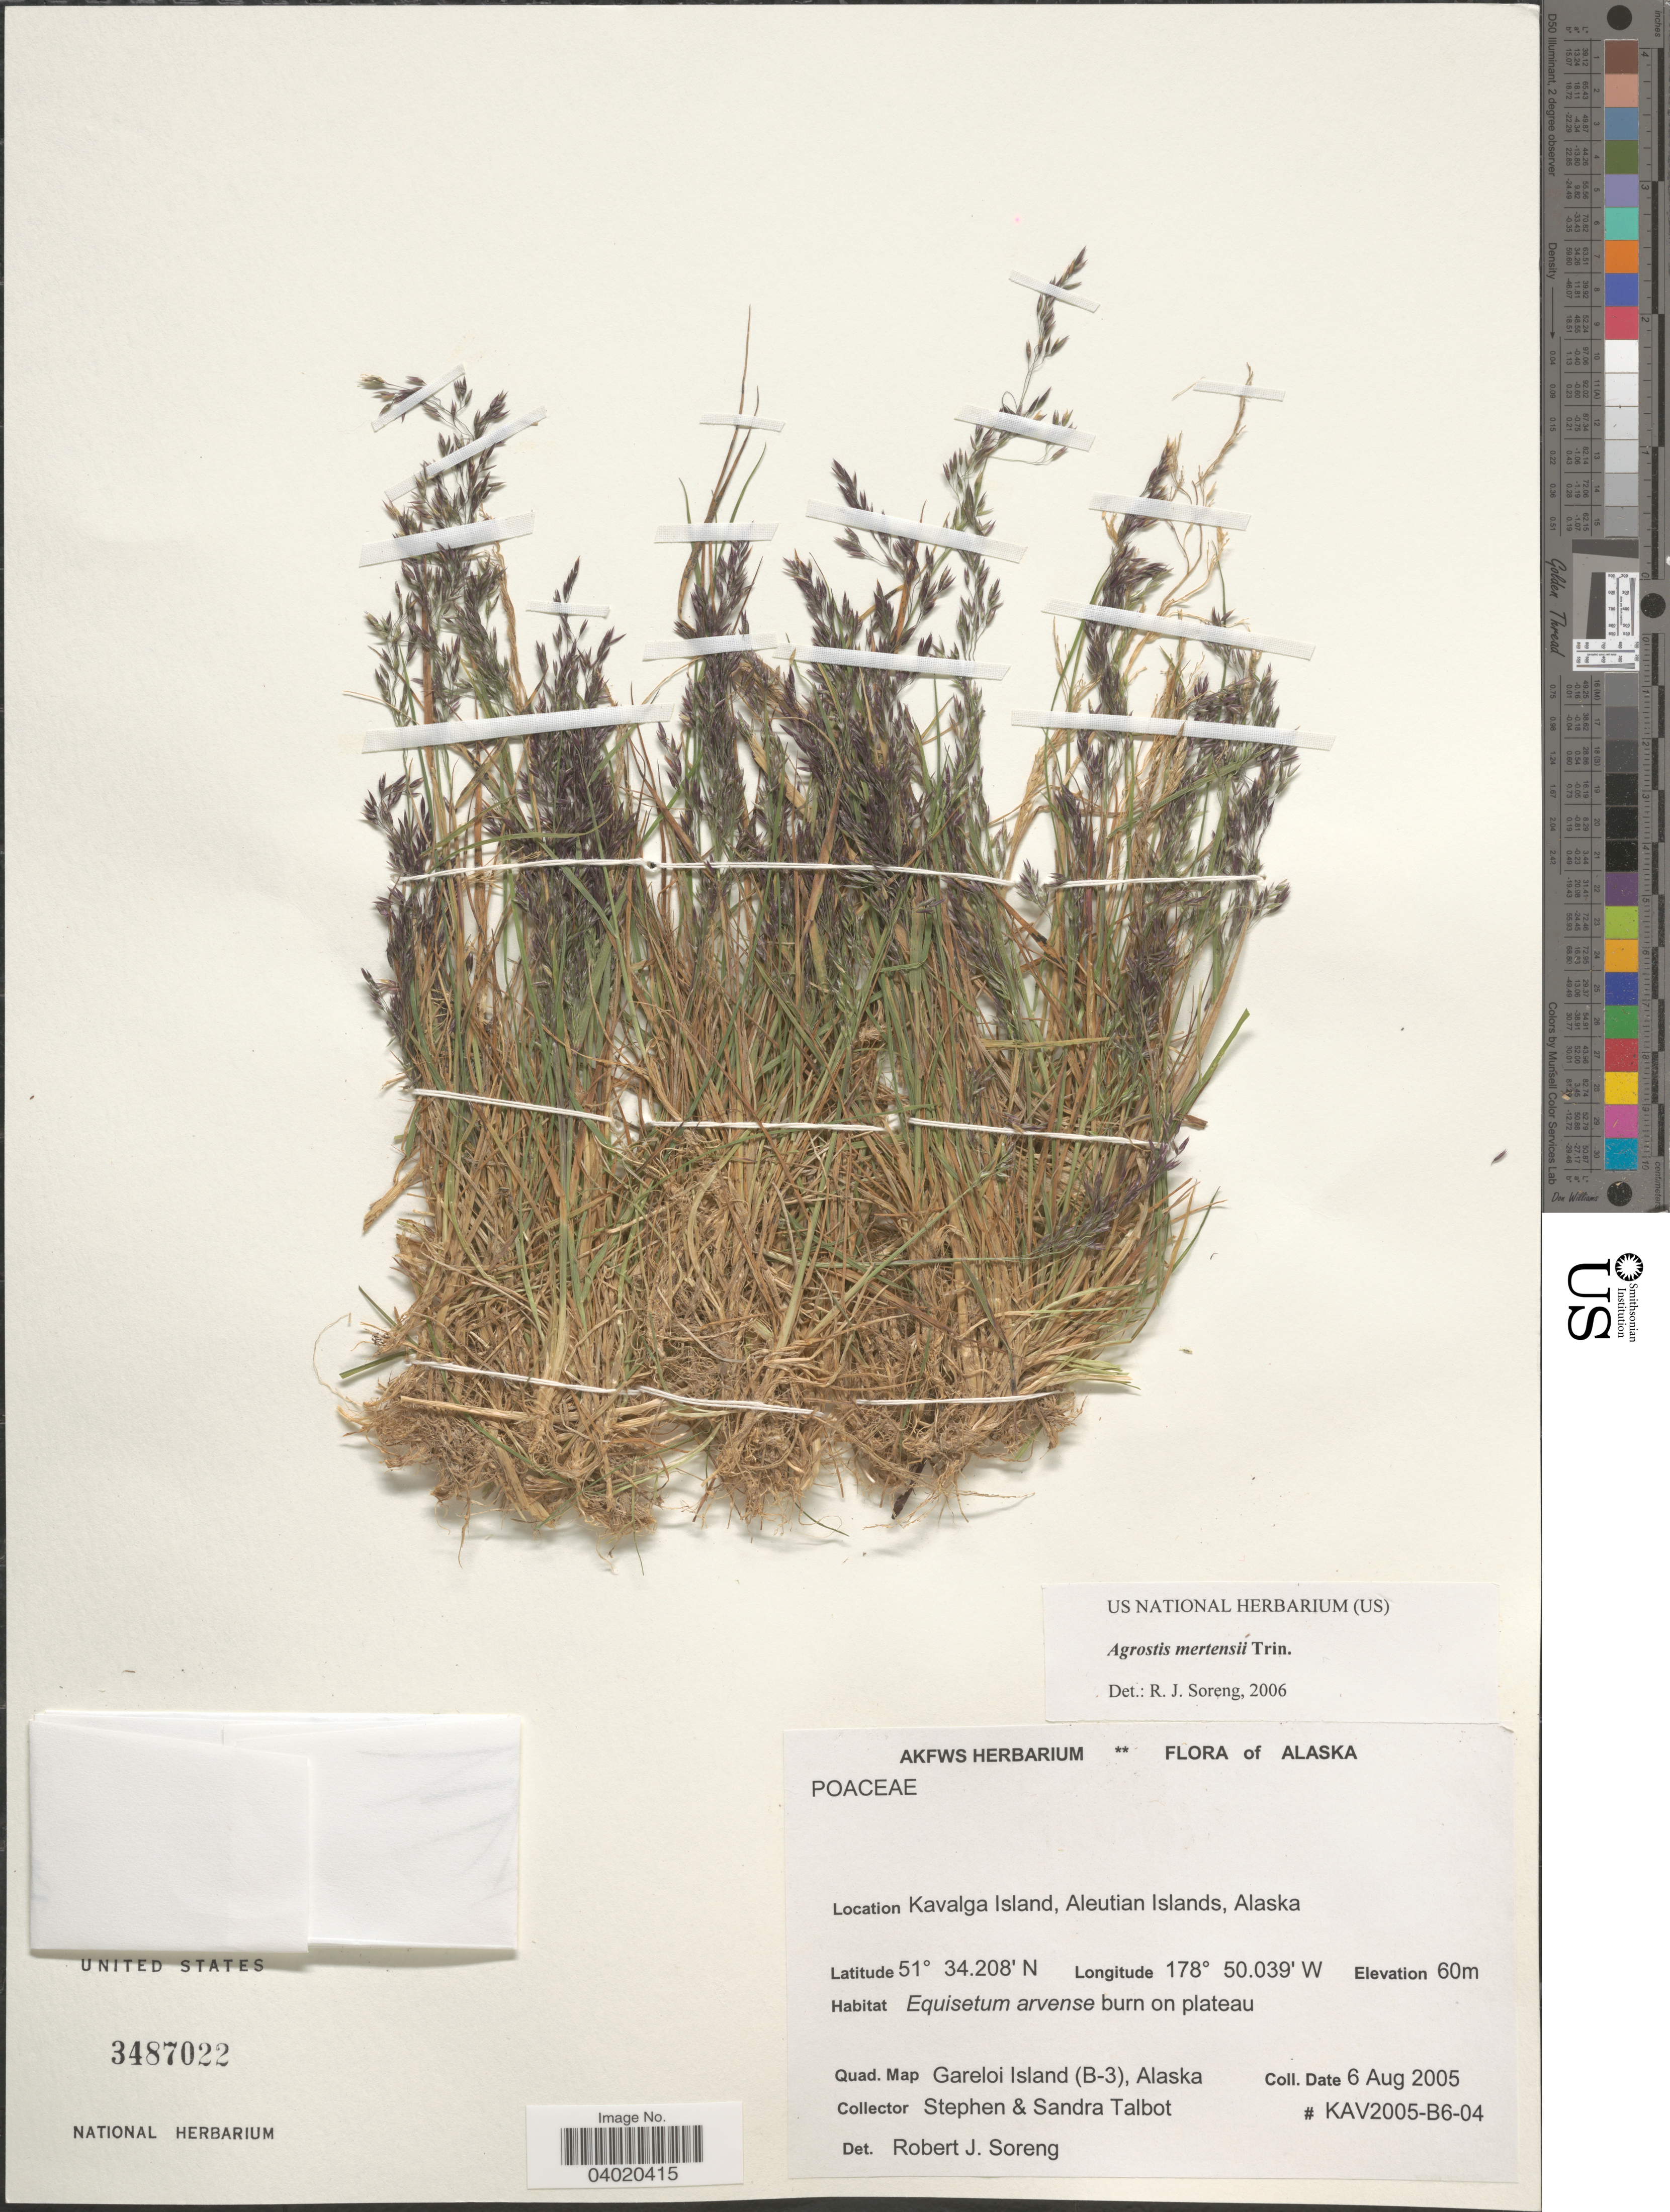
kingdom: Plantae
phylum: Tracheophyta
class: Liliopsida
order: Poales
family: Poaceae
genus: Agrostis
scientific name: Agrostis mertensii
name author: Trin.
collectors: S. S. Talbot & S. Talbot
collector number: KAV2005-B6-04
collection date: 2005-08-06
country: United States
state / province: Alaska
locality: Kavalga Island, Aleutian Islands. Quad. Map Gareloi Island (B-3).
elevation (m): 60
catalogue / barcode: US 3487022